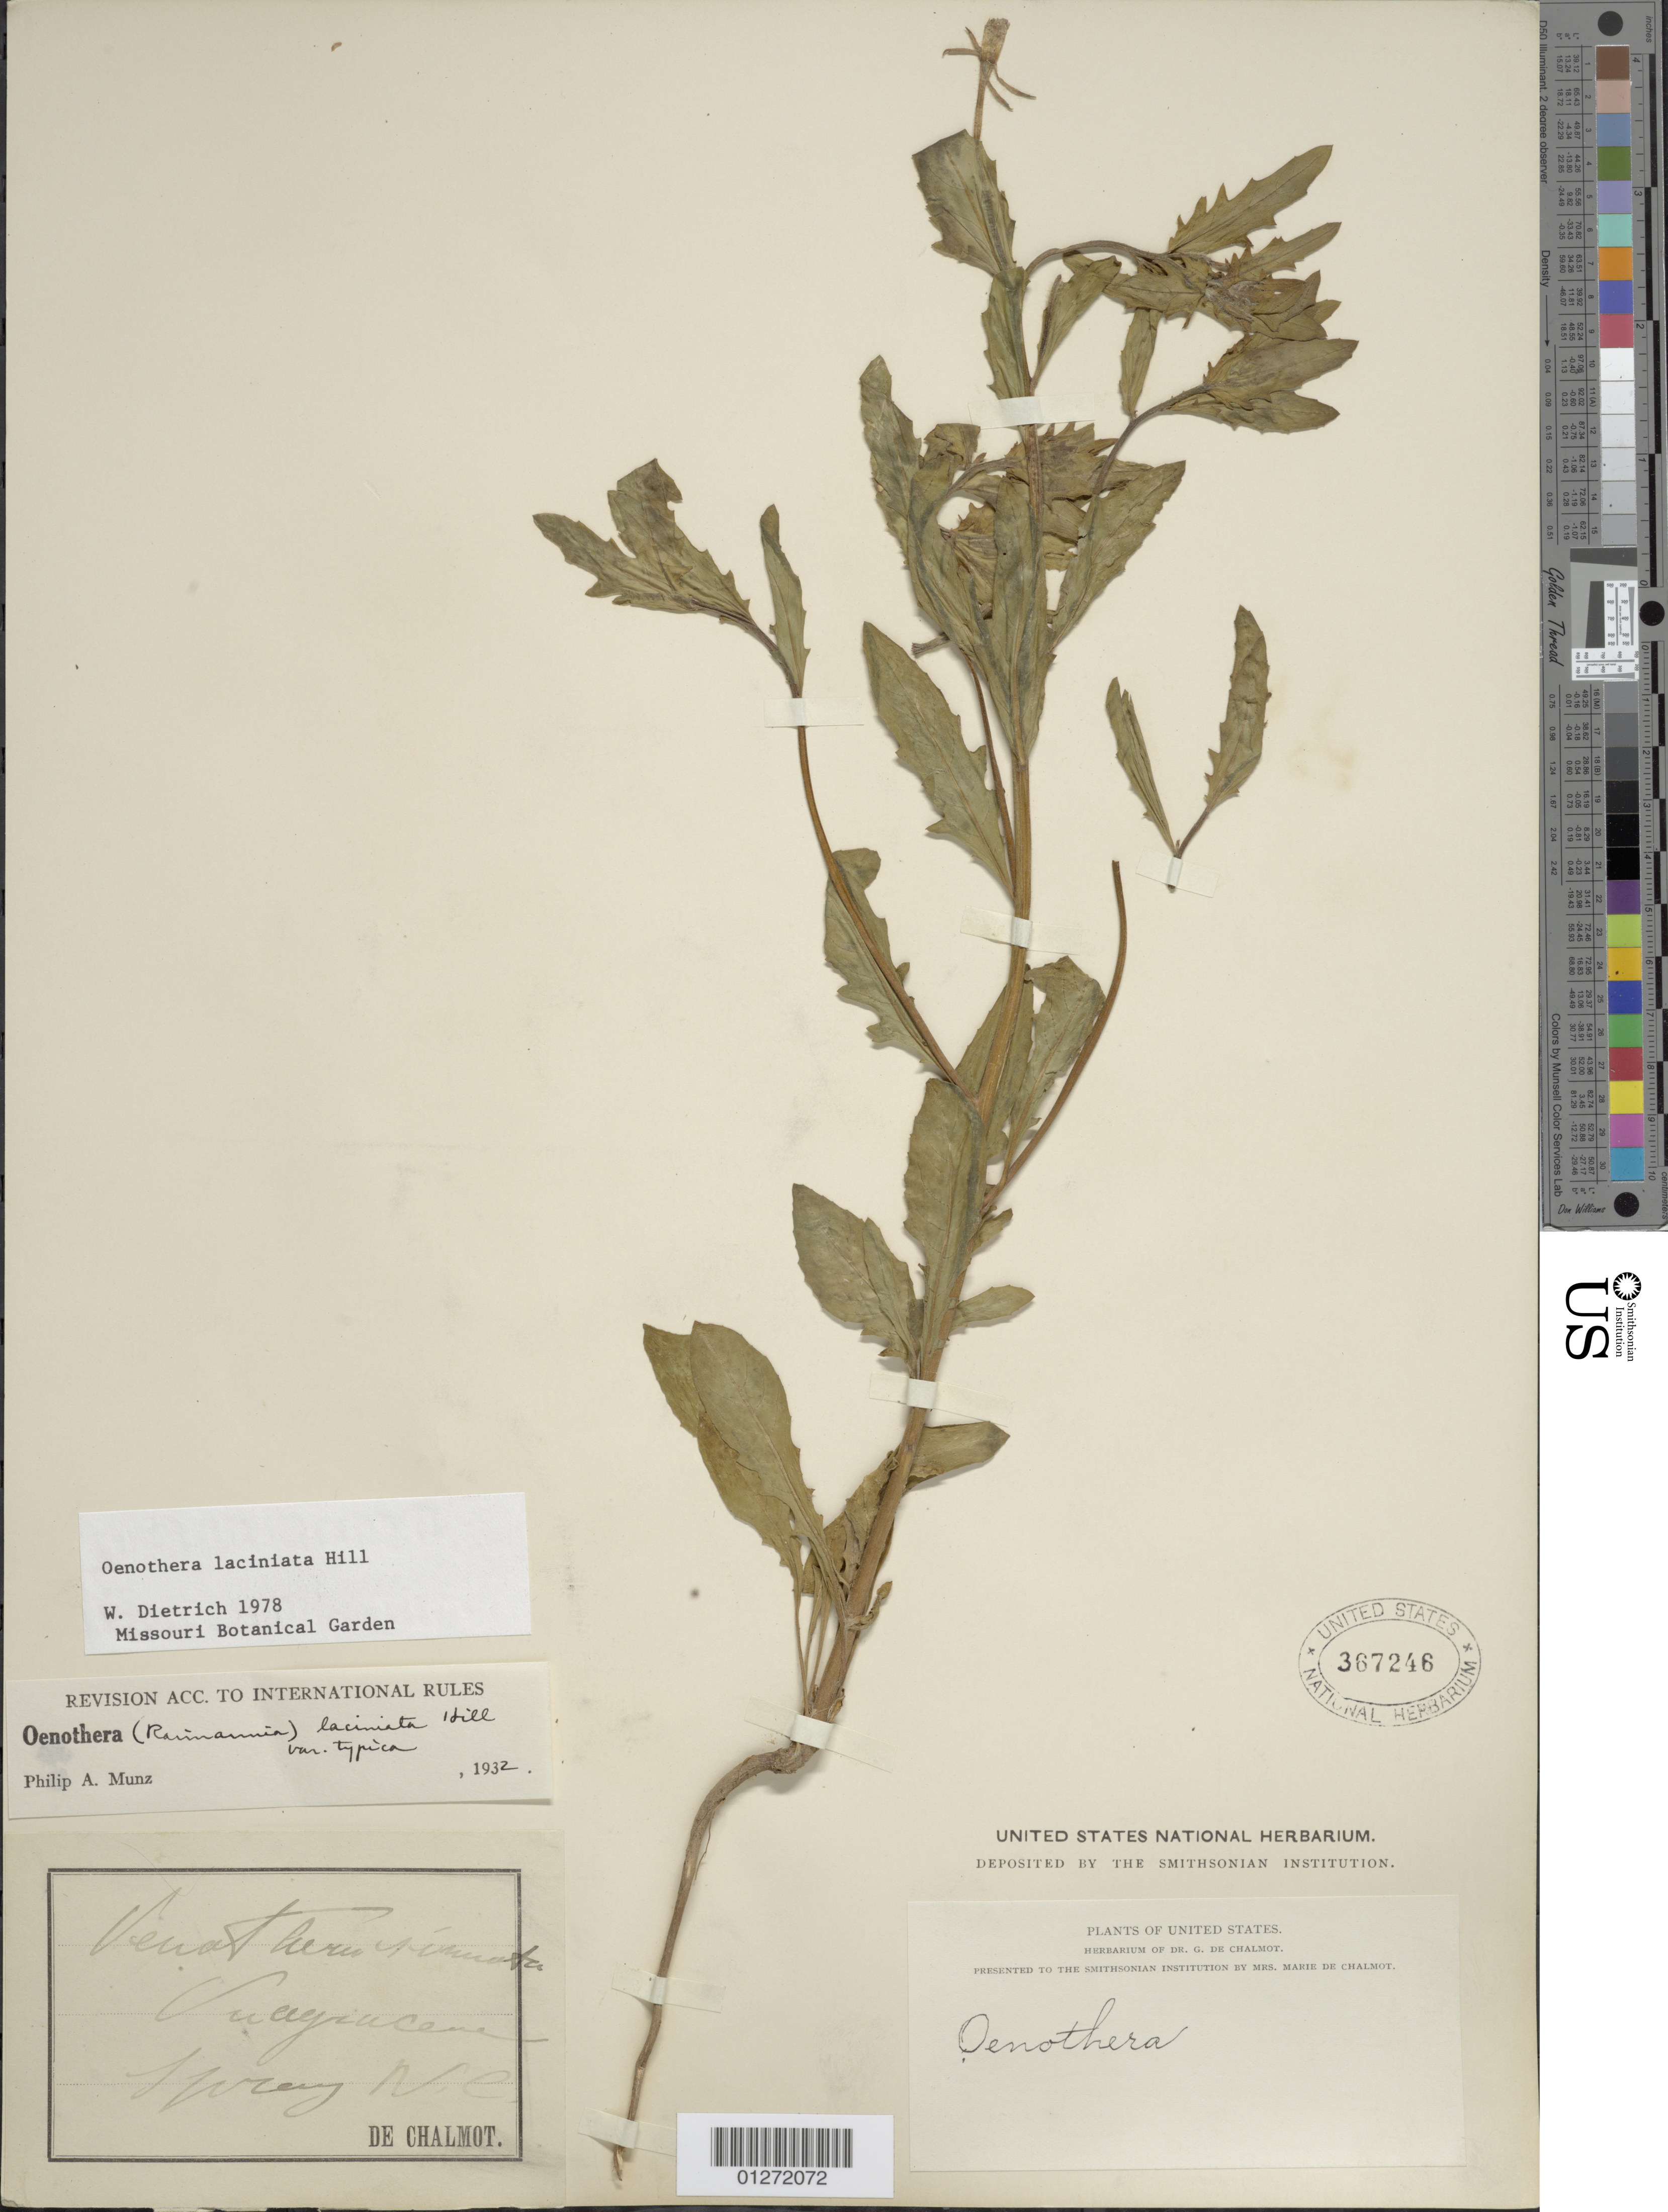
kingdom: Plantae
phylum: Tracheophyta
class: Magnoliopsida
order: Myrtales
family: Onagraceae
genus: Oenothera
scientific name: Oenothera laciniata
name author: Hill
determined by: Dietrich, W.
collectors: G. de Chalmot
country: United States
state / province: North Carolina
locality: Spray.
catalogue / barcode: US 367246